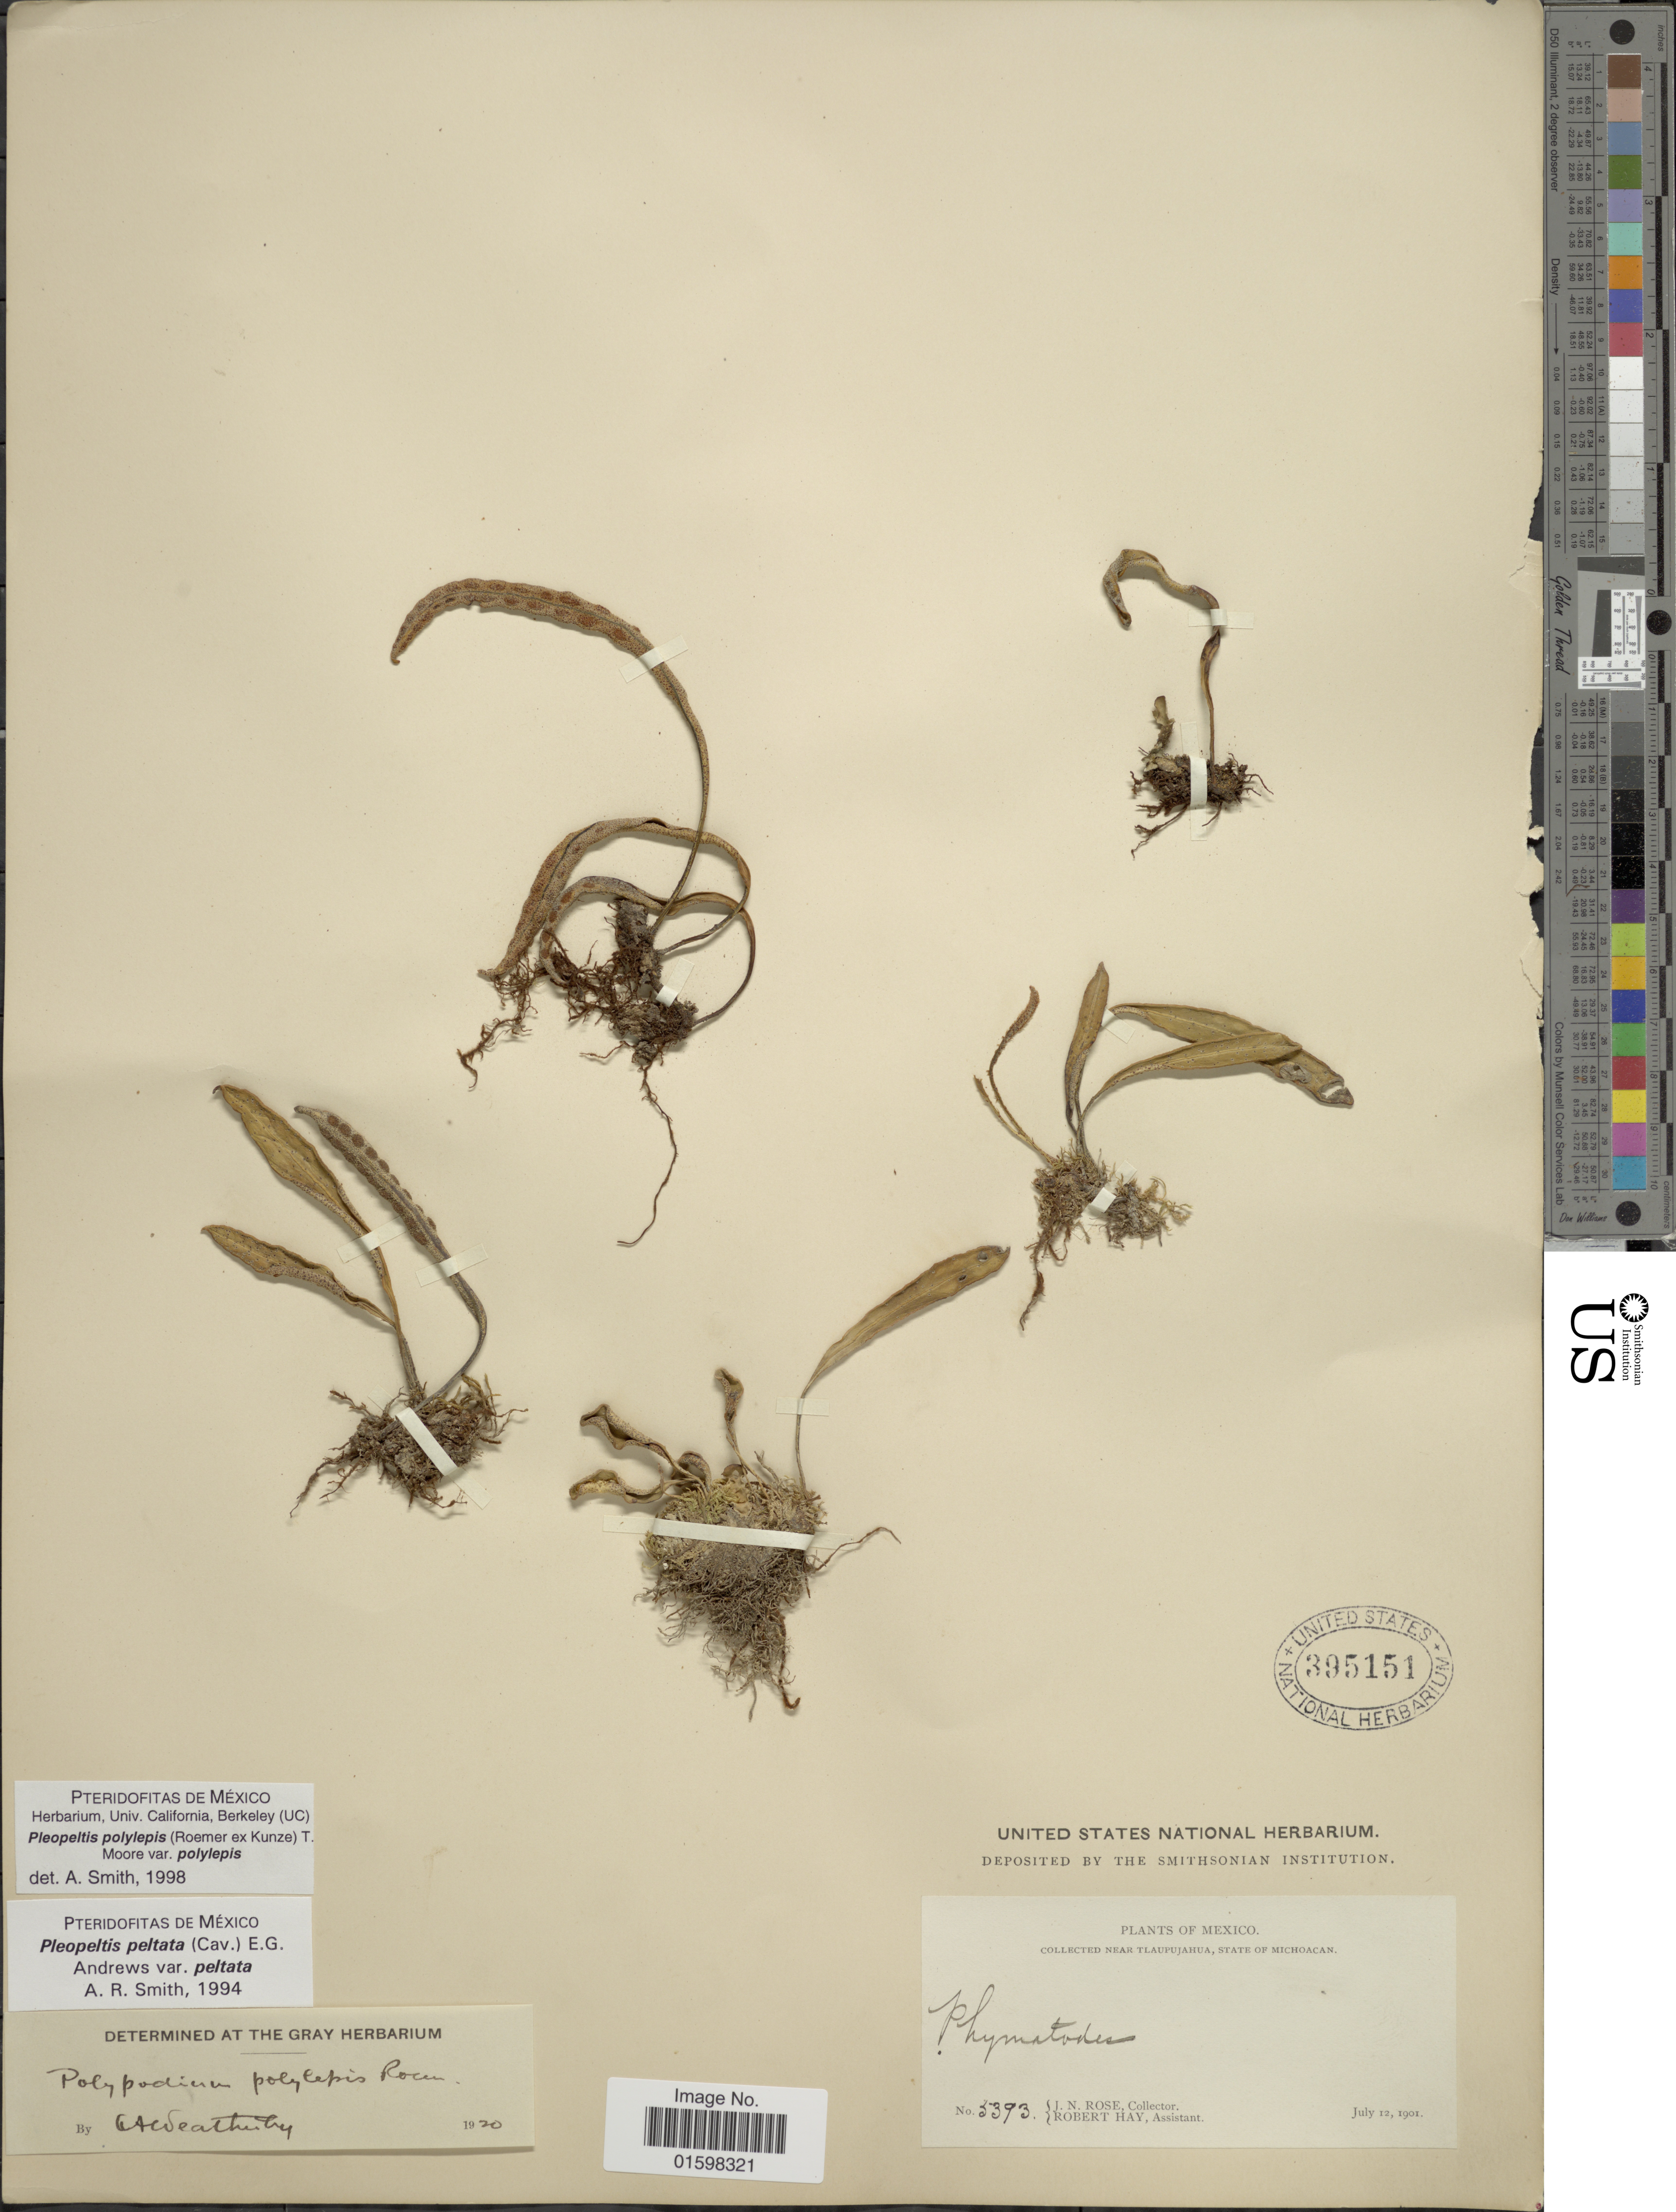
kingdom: Plantae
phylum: Tracheophyta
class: Polypodiopsida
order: Polypodiales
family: Polypodiaceae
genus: Pleopeltis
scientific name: Pleopeltis polylepis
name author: (Roem. ex Kunze) T. Moore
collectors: J. N. Rose & R. H. Hay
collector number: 5393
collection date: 1901-07-12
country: Mexico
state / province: Michoacán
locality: Near Tlaupujahua, State of Michoacan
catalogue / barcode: US 395151